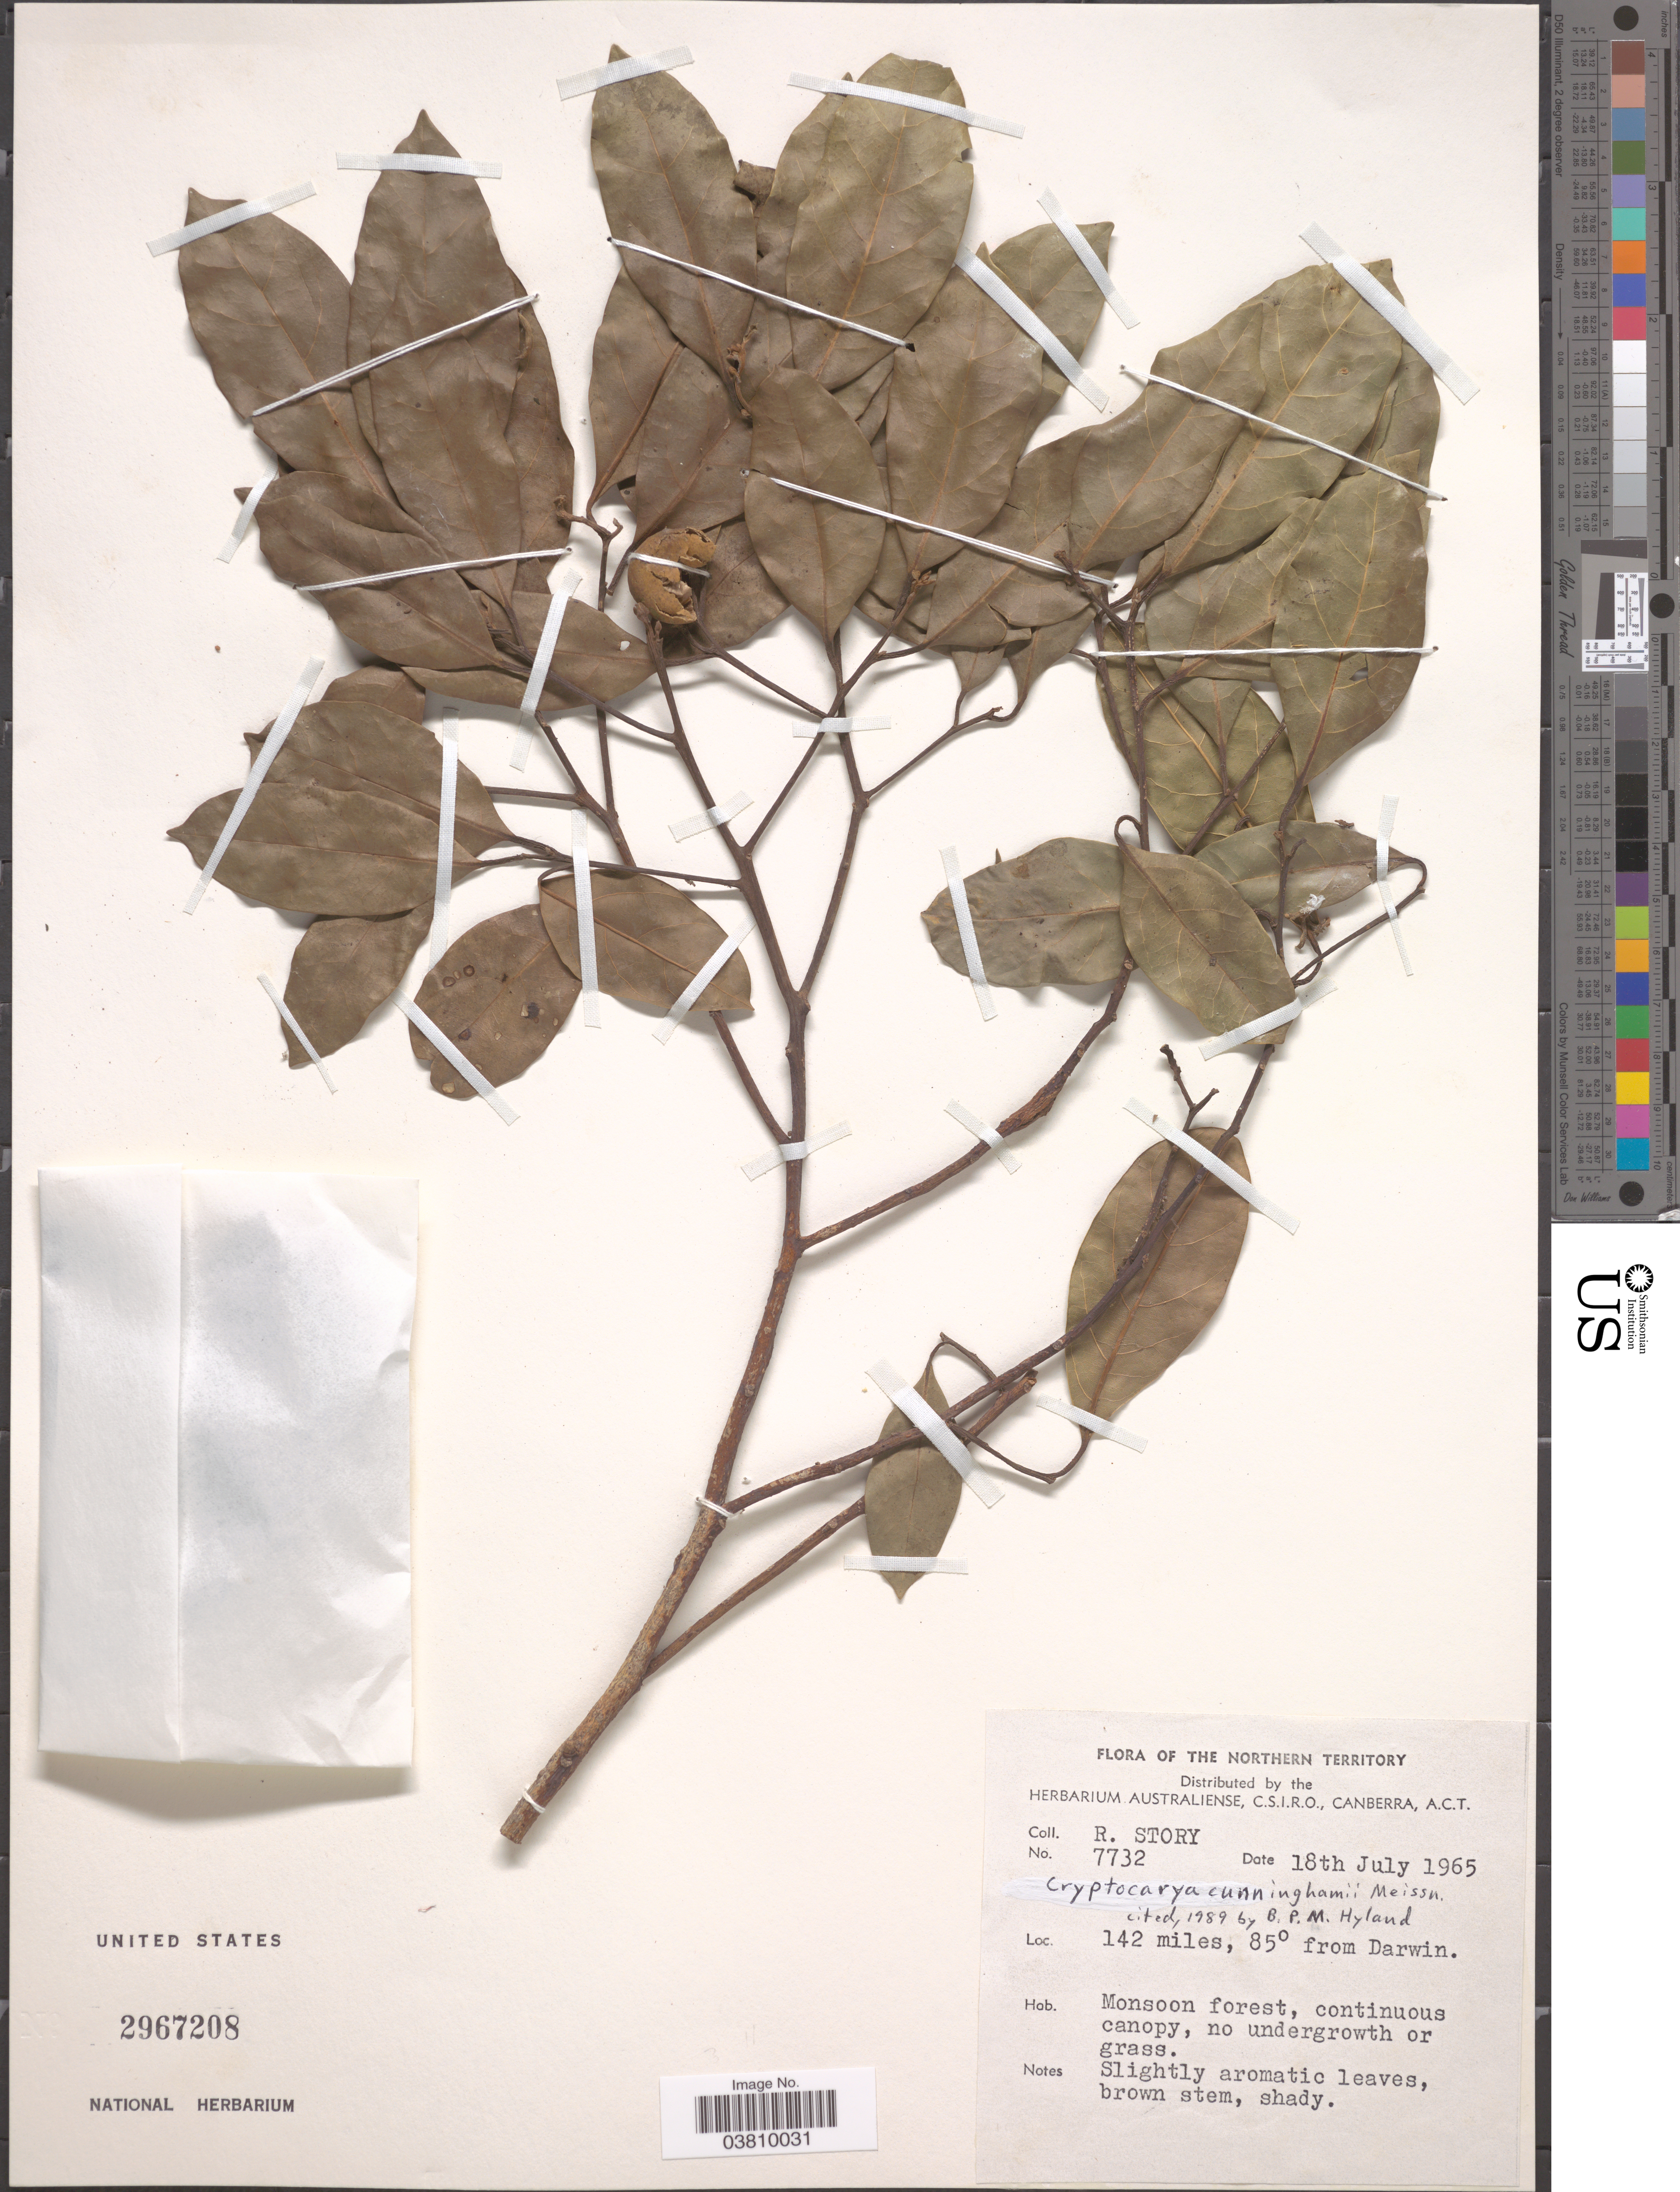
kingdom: Plantae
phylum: Tracheophyta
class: Magnoliopsida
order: Laurales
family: Lauraceae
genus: Cryptocarya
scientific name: Cryptocarya cunninghamii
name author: Meisn. in DC.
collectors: R. Story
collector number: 7732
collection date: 1965-07-18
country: Australia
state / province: Northern Territory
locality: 142 miles, 85° from Darwin.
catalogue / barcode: US 2967208